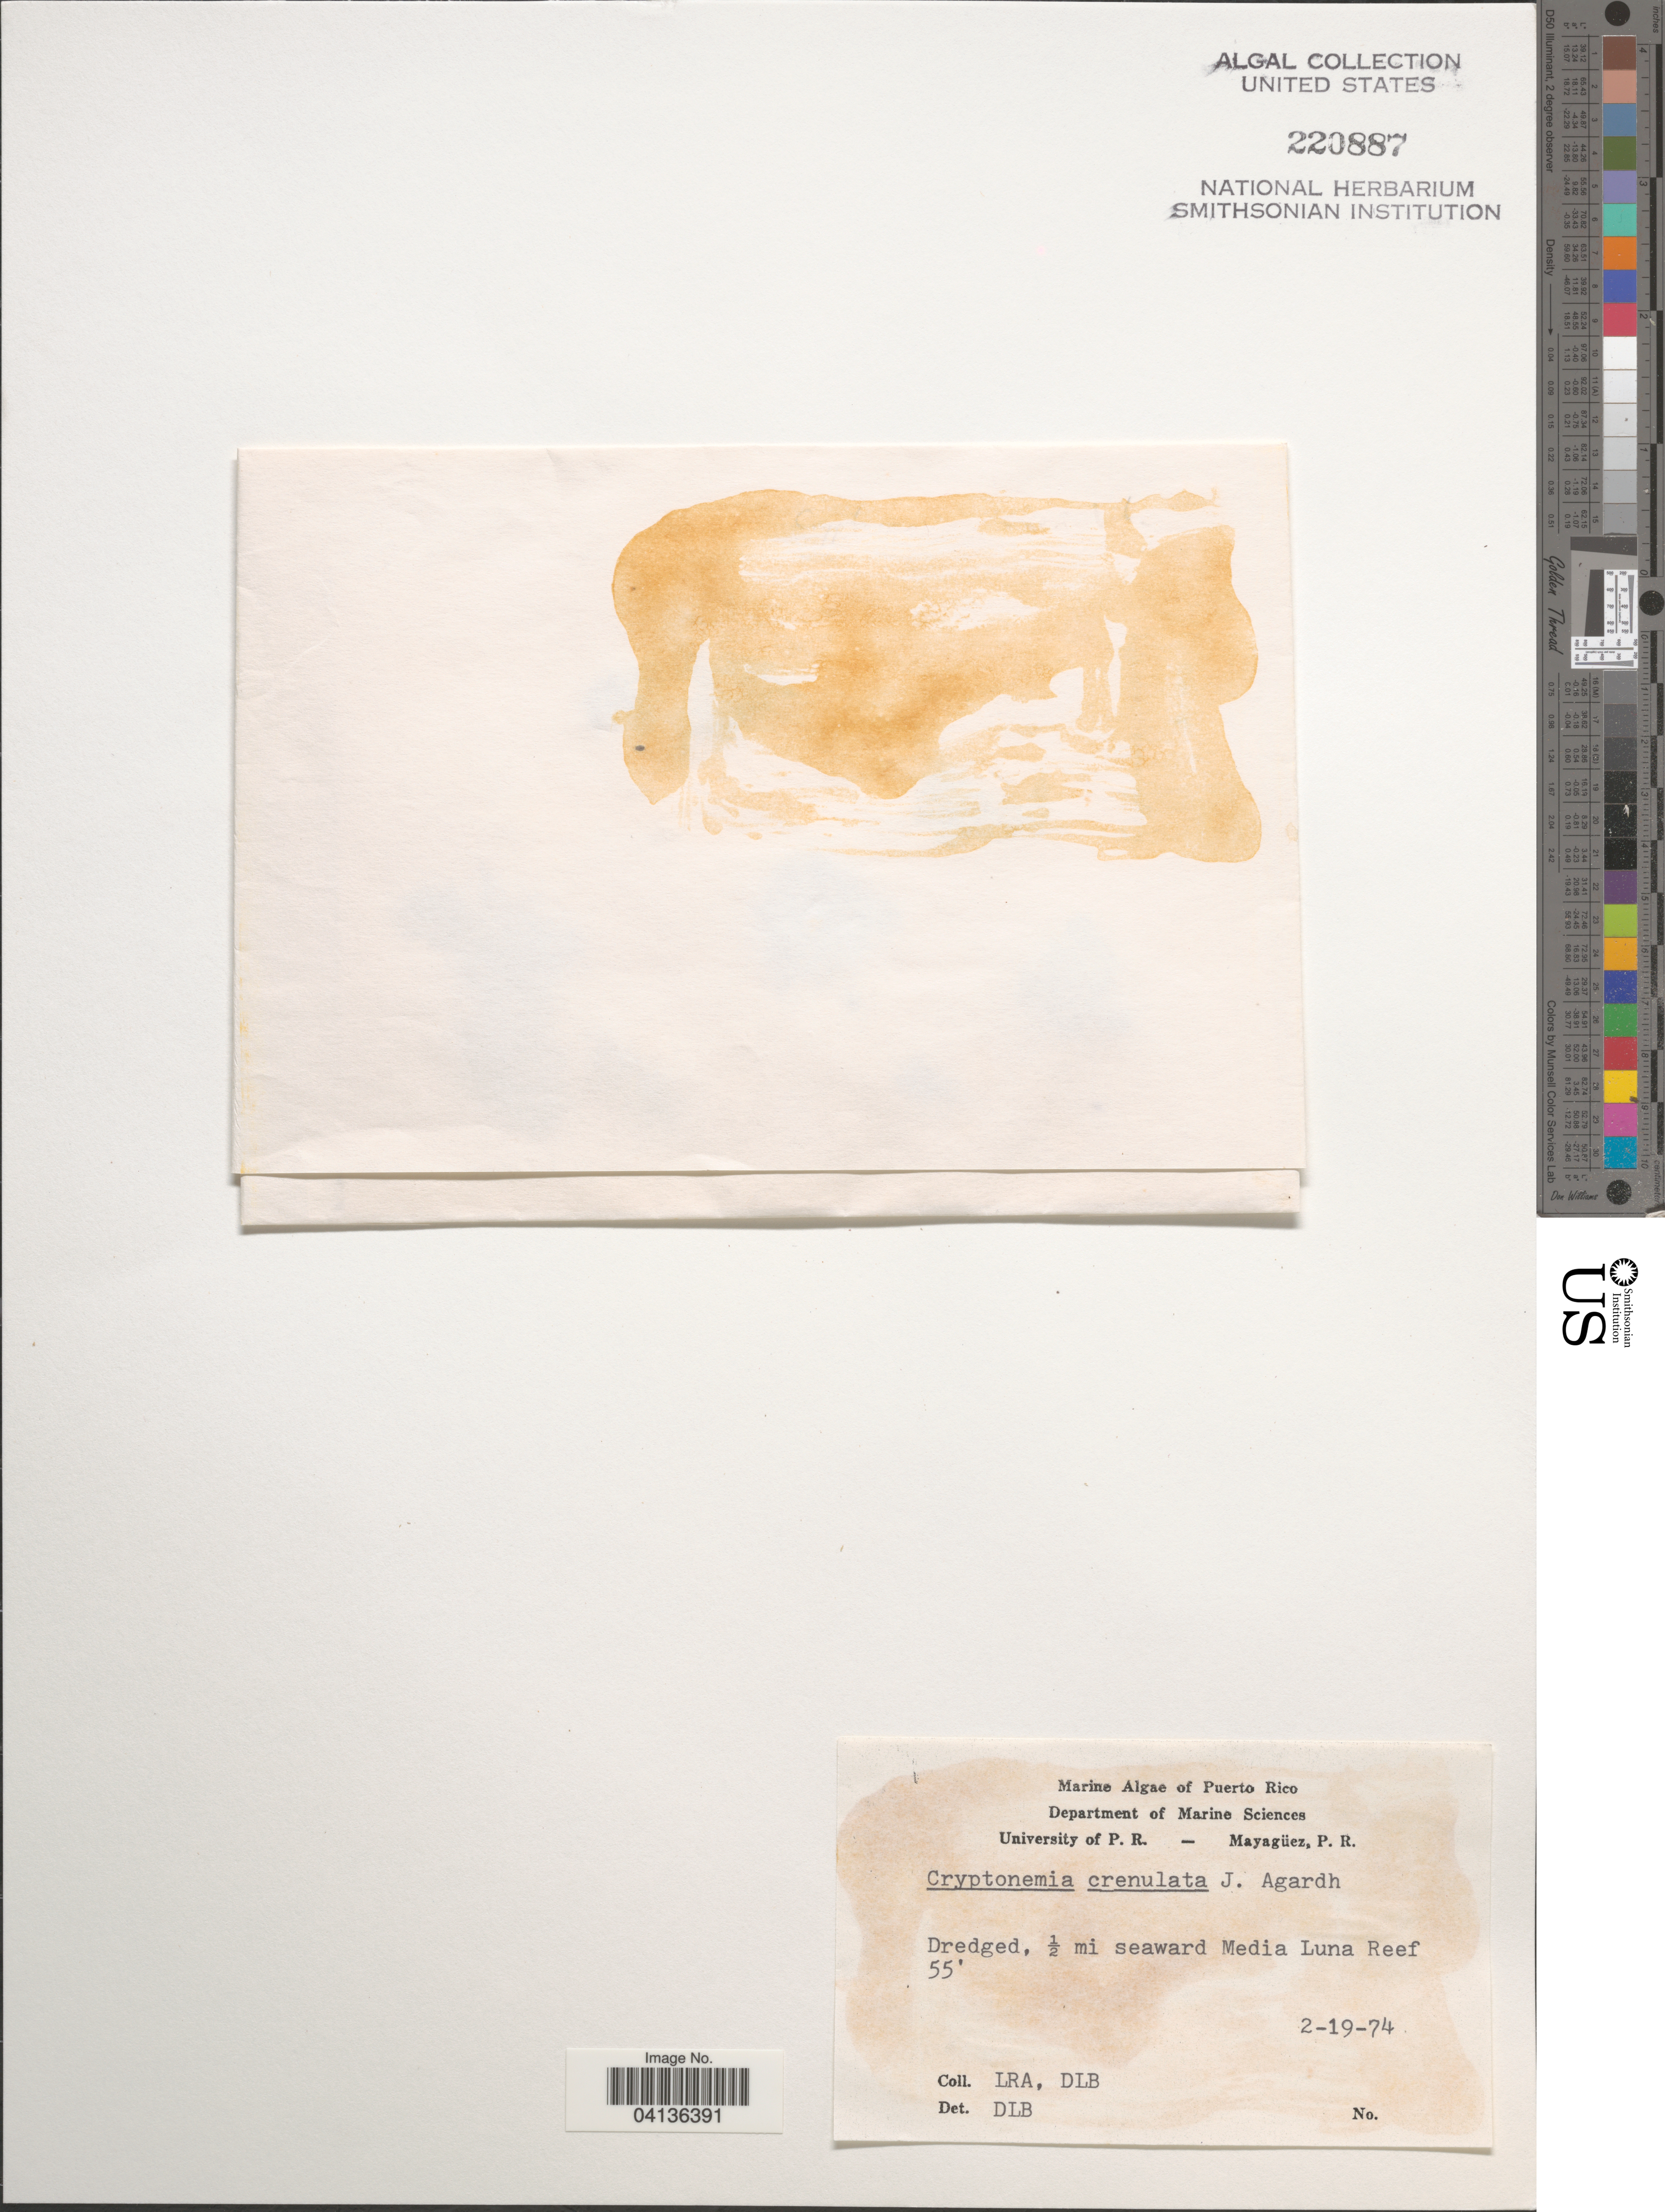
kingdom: Plantae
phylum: Rhodophyta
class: Florideophyceae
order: Halymeniales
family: Halymeniaceae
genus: Cryptonemia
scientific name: Cryptonemia crenulata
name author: (J. Agardh) J. Agardh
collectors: L. R. A. & D. L. B.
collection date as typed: Transcribed d/m/y: 19/2/74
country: Puerto Rico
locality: Dredged, ½ mi seaward Media Luna Reef.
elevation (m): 17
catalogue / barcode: US 220887